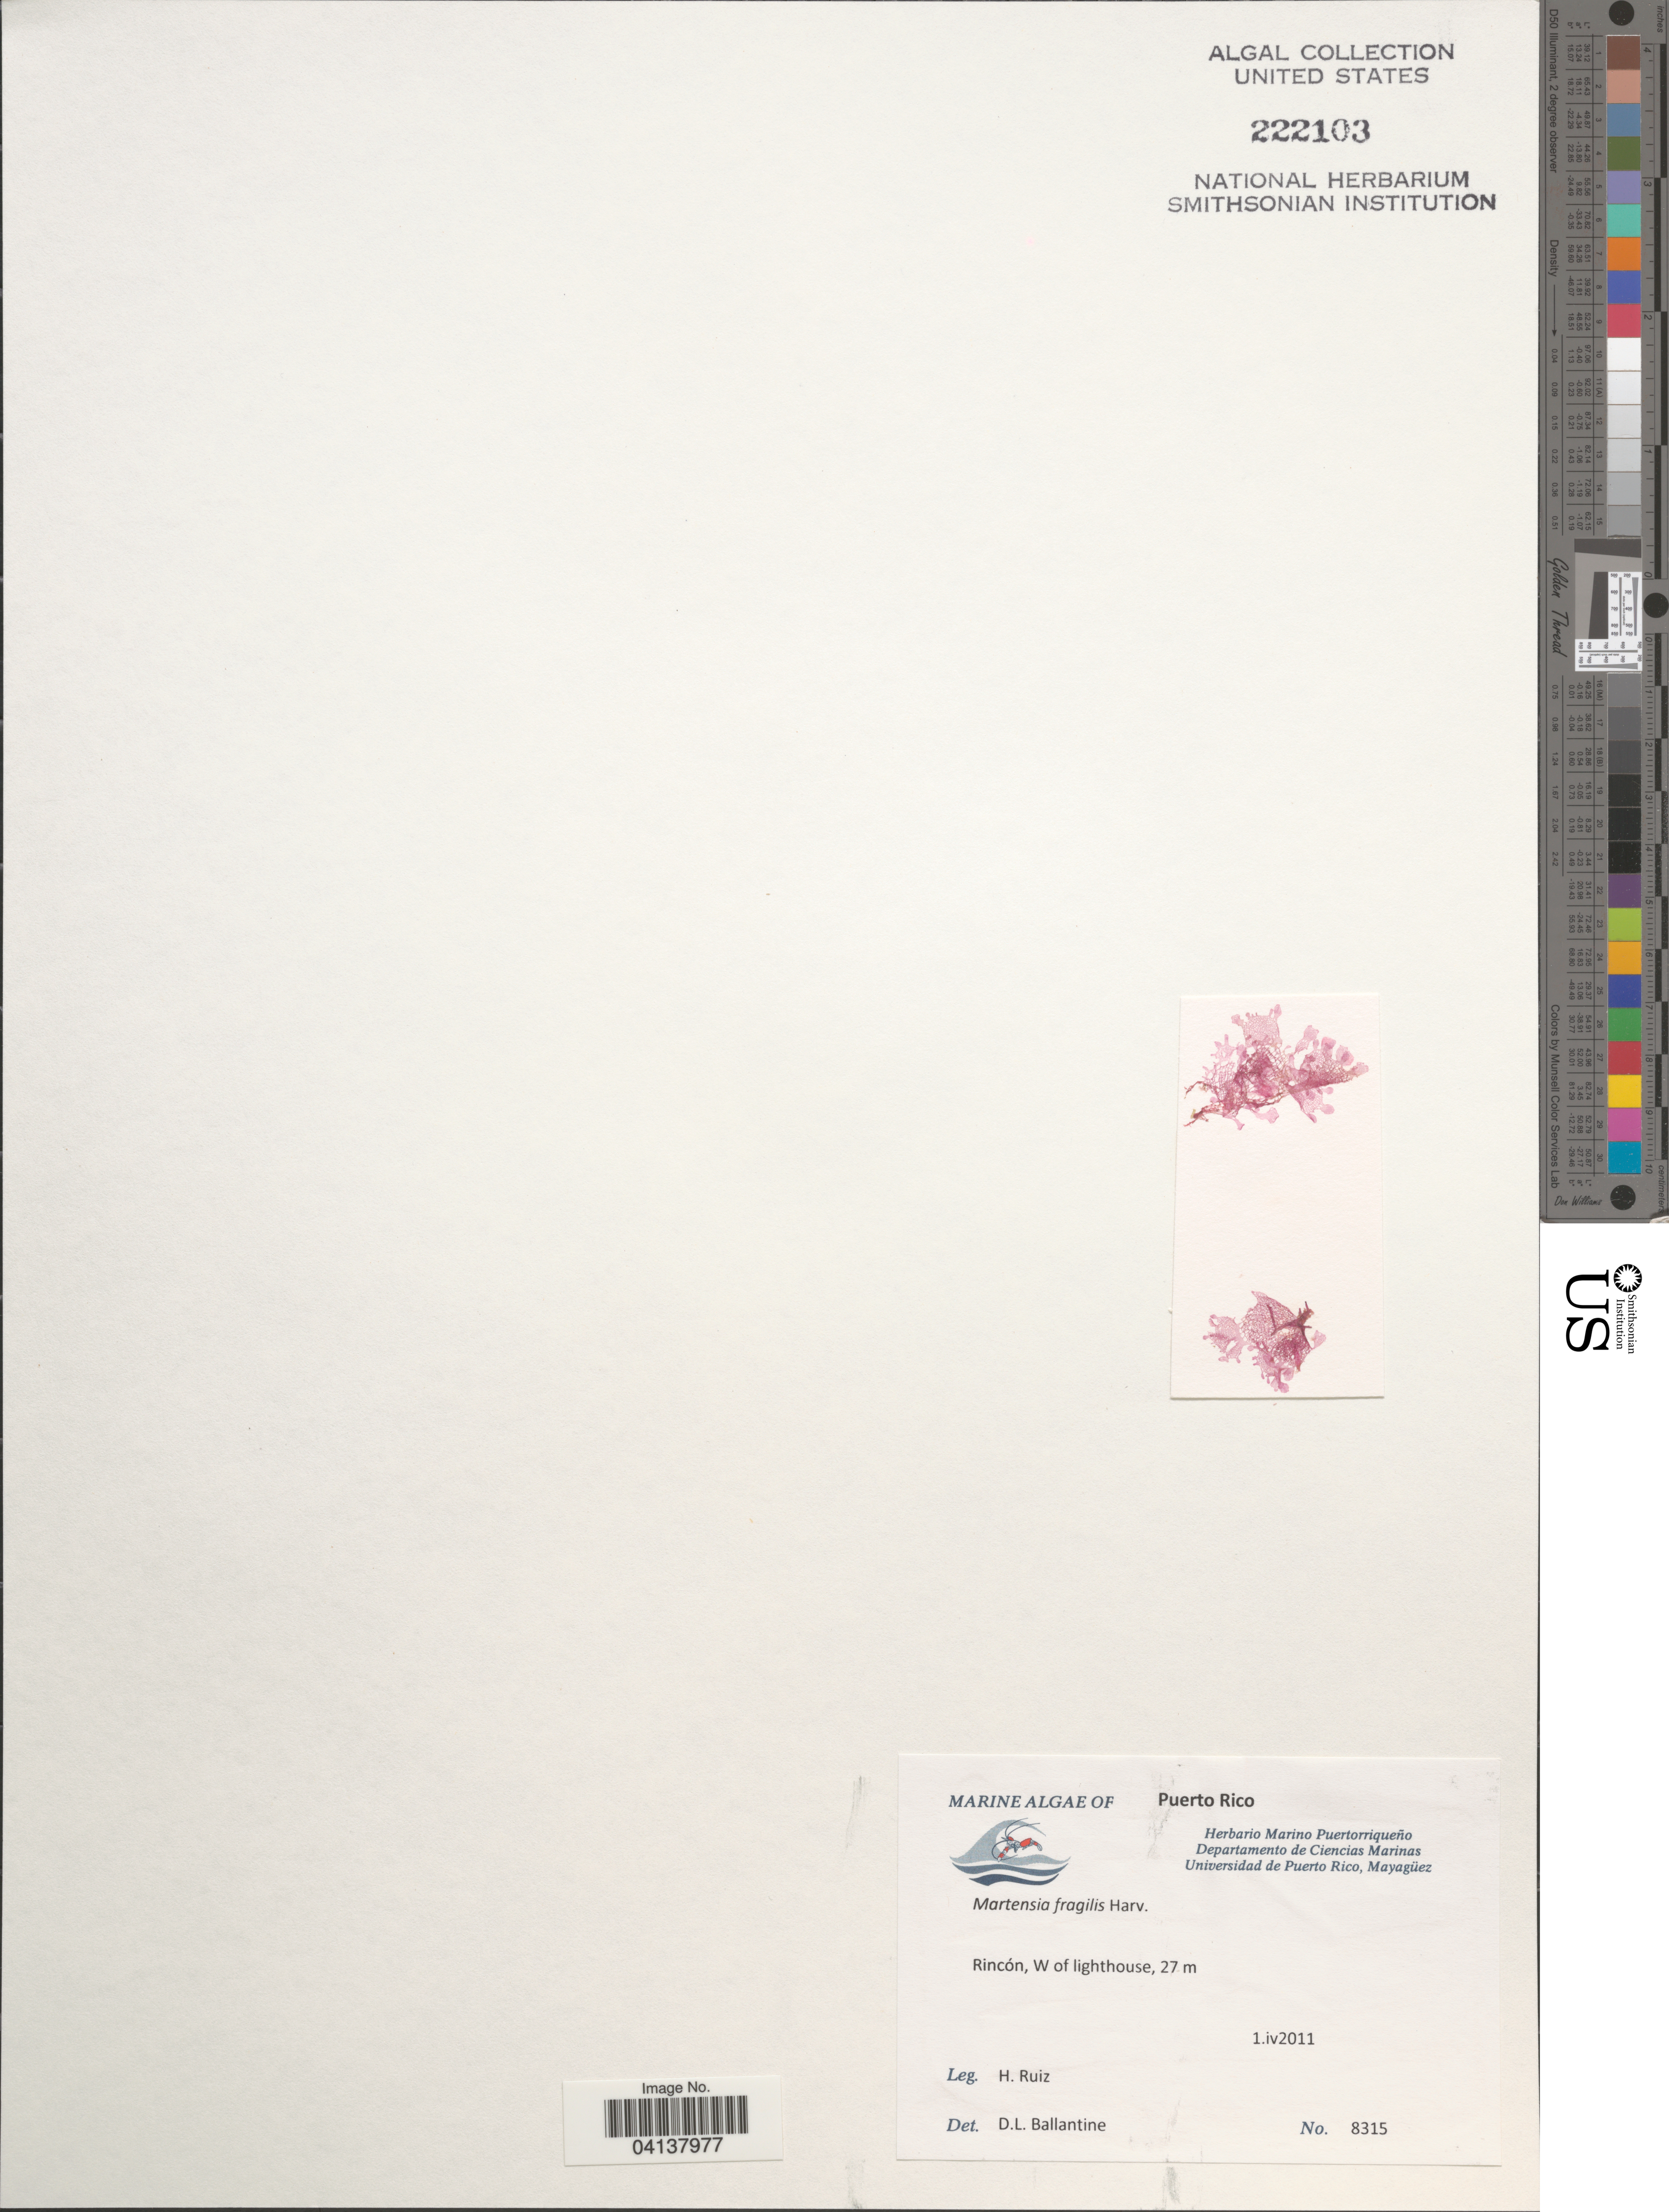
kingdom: Plantae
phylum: Rhodophyta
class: Florideophyceae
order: Ceramiales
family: Delesseriaceae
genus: Martensia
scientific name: Martensia fragilis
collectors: H. Ruiz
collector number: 8315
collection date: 2011-04-01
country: Puerto Rico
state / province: Rincón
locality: W of lighthouse.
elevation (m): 27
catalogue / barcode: US 222103